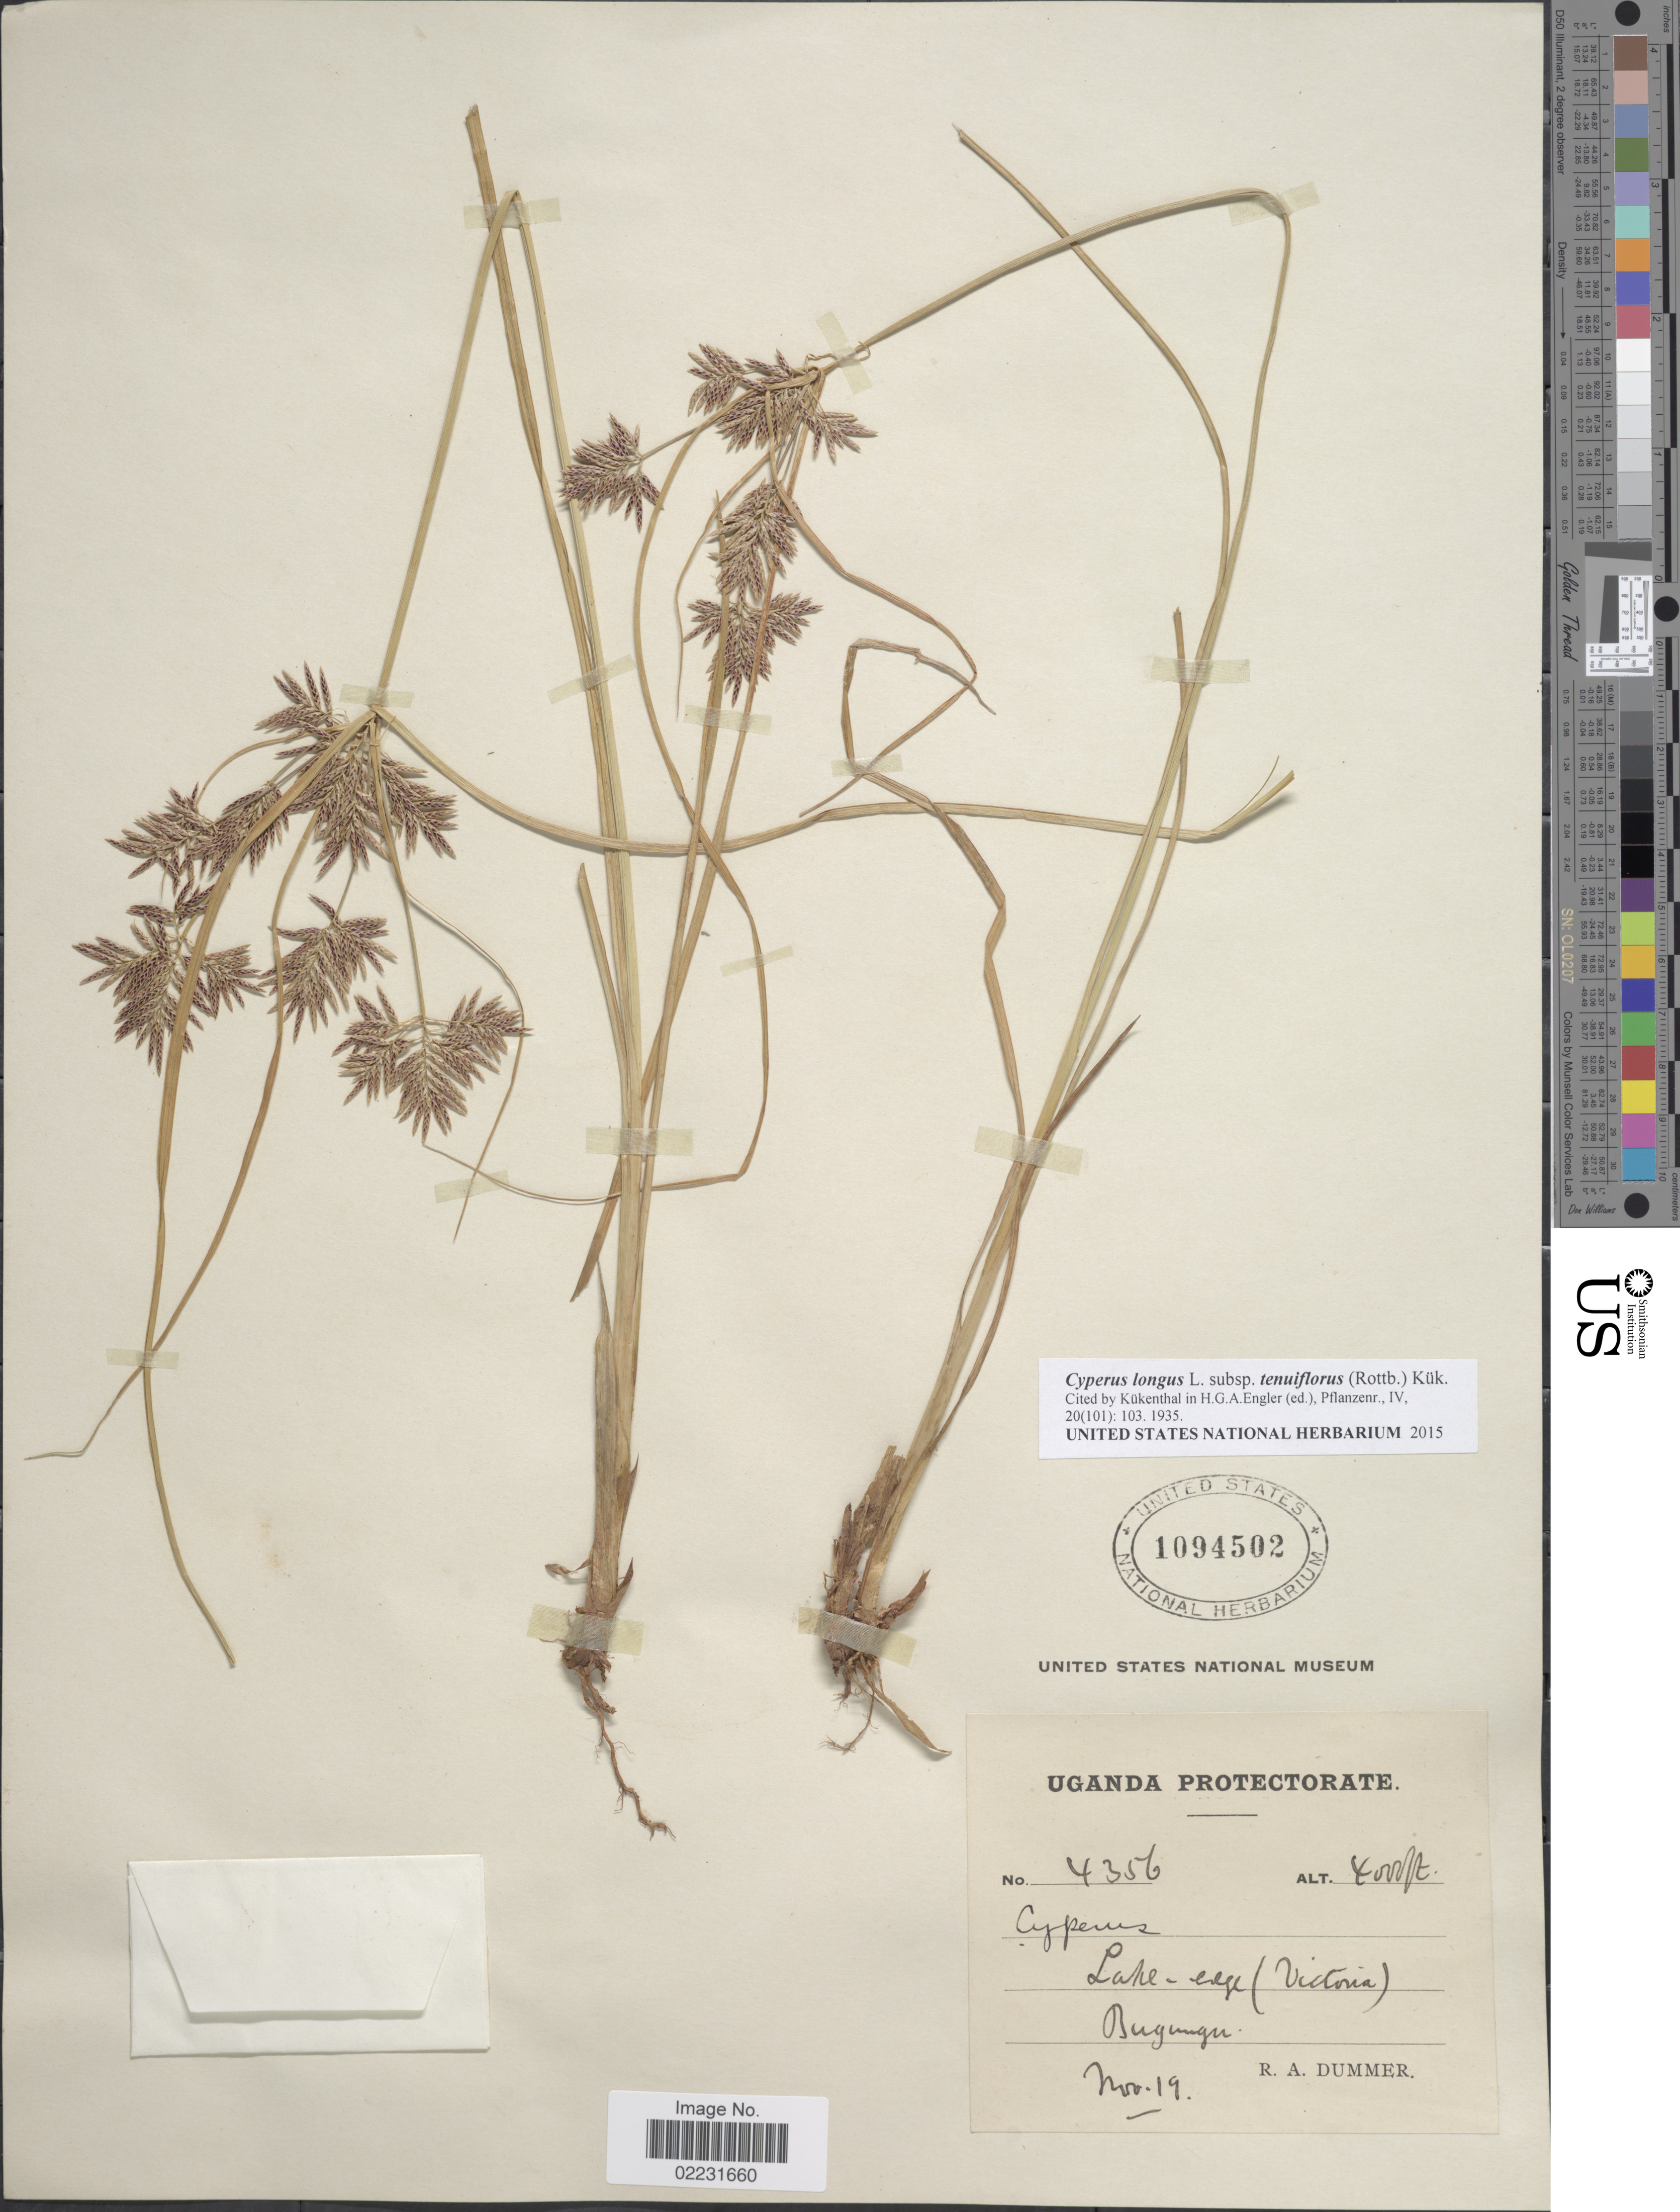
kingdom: Plantae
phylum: Tracheophyta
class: Liliopsida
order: Poales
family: Cyperaceae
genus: Cyperus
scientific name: Cyperus longus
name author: L.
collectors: R. A. Dümmer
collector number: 4356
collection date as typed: Transcribed d/m/y: /11/19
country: Uganda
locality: Uganda Protectorate, Lake-edge (Victoria), Bugungu.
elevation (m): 1219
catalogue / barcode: US 1094502